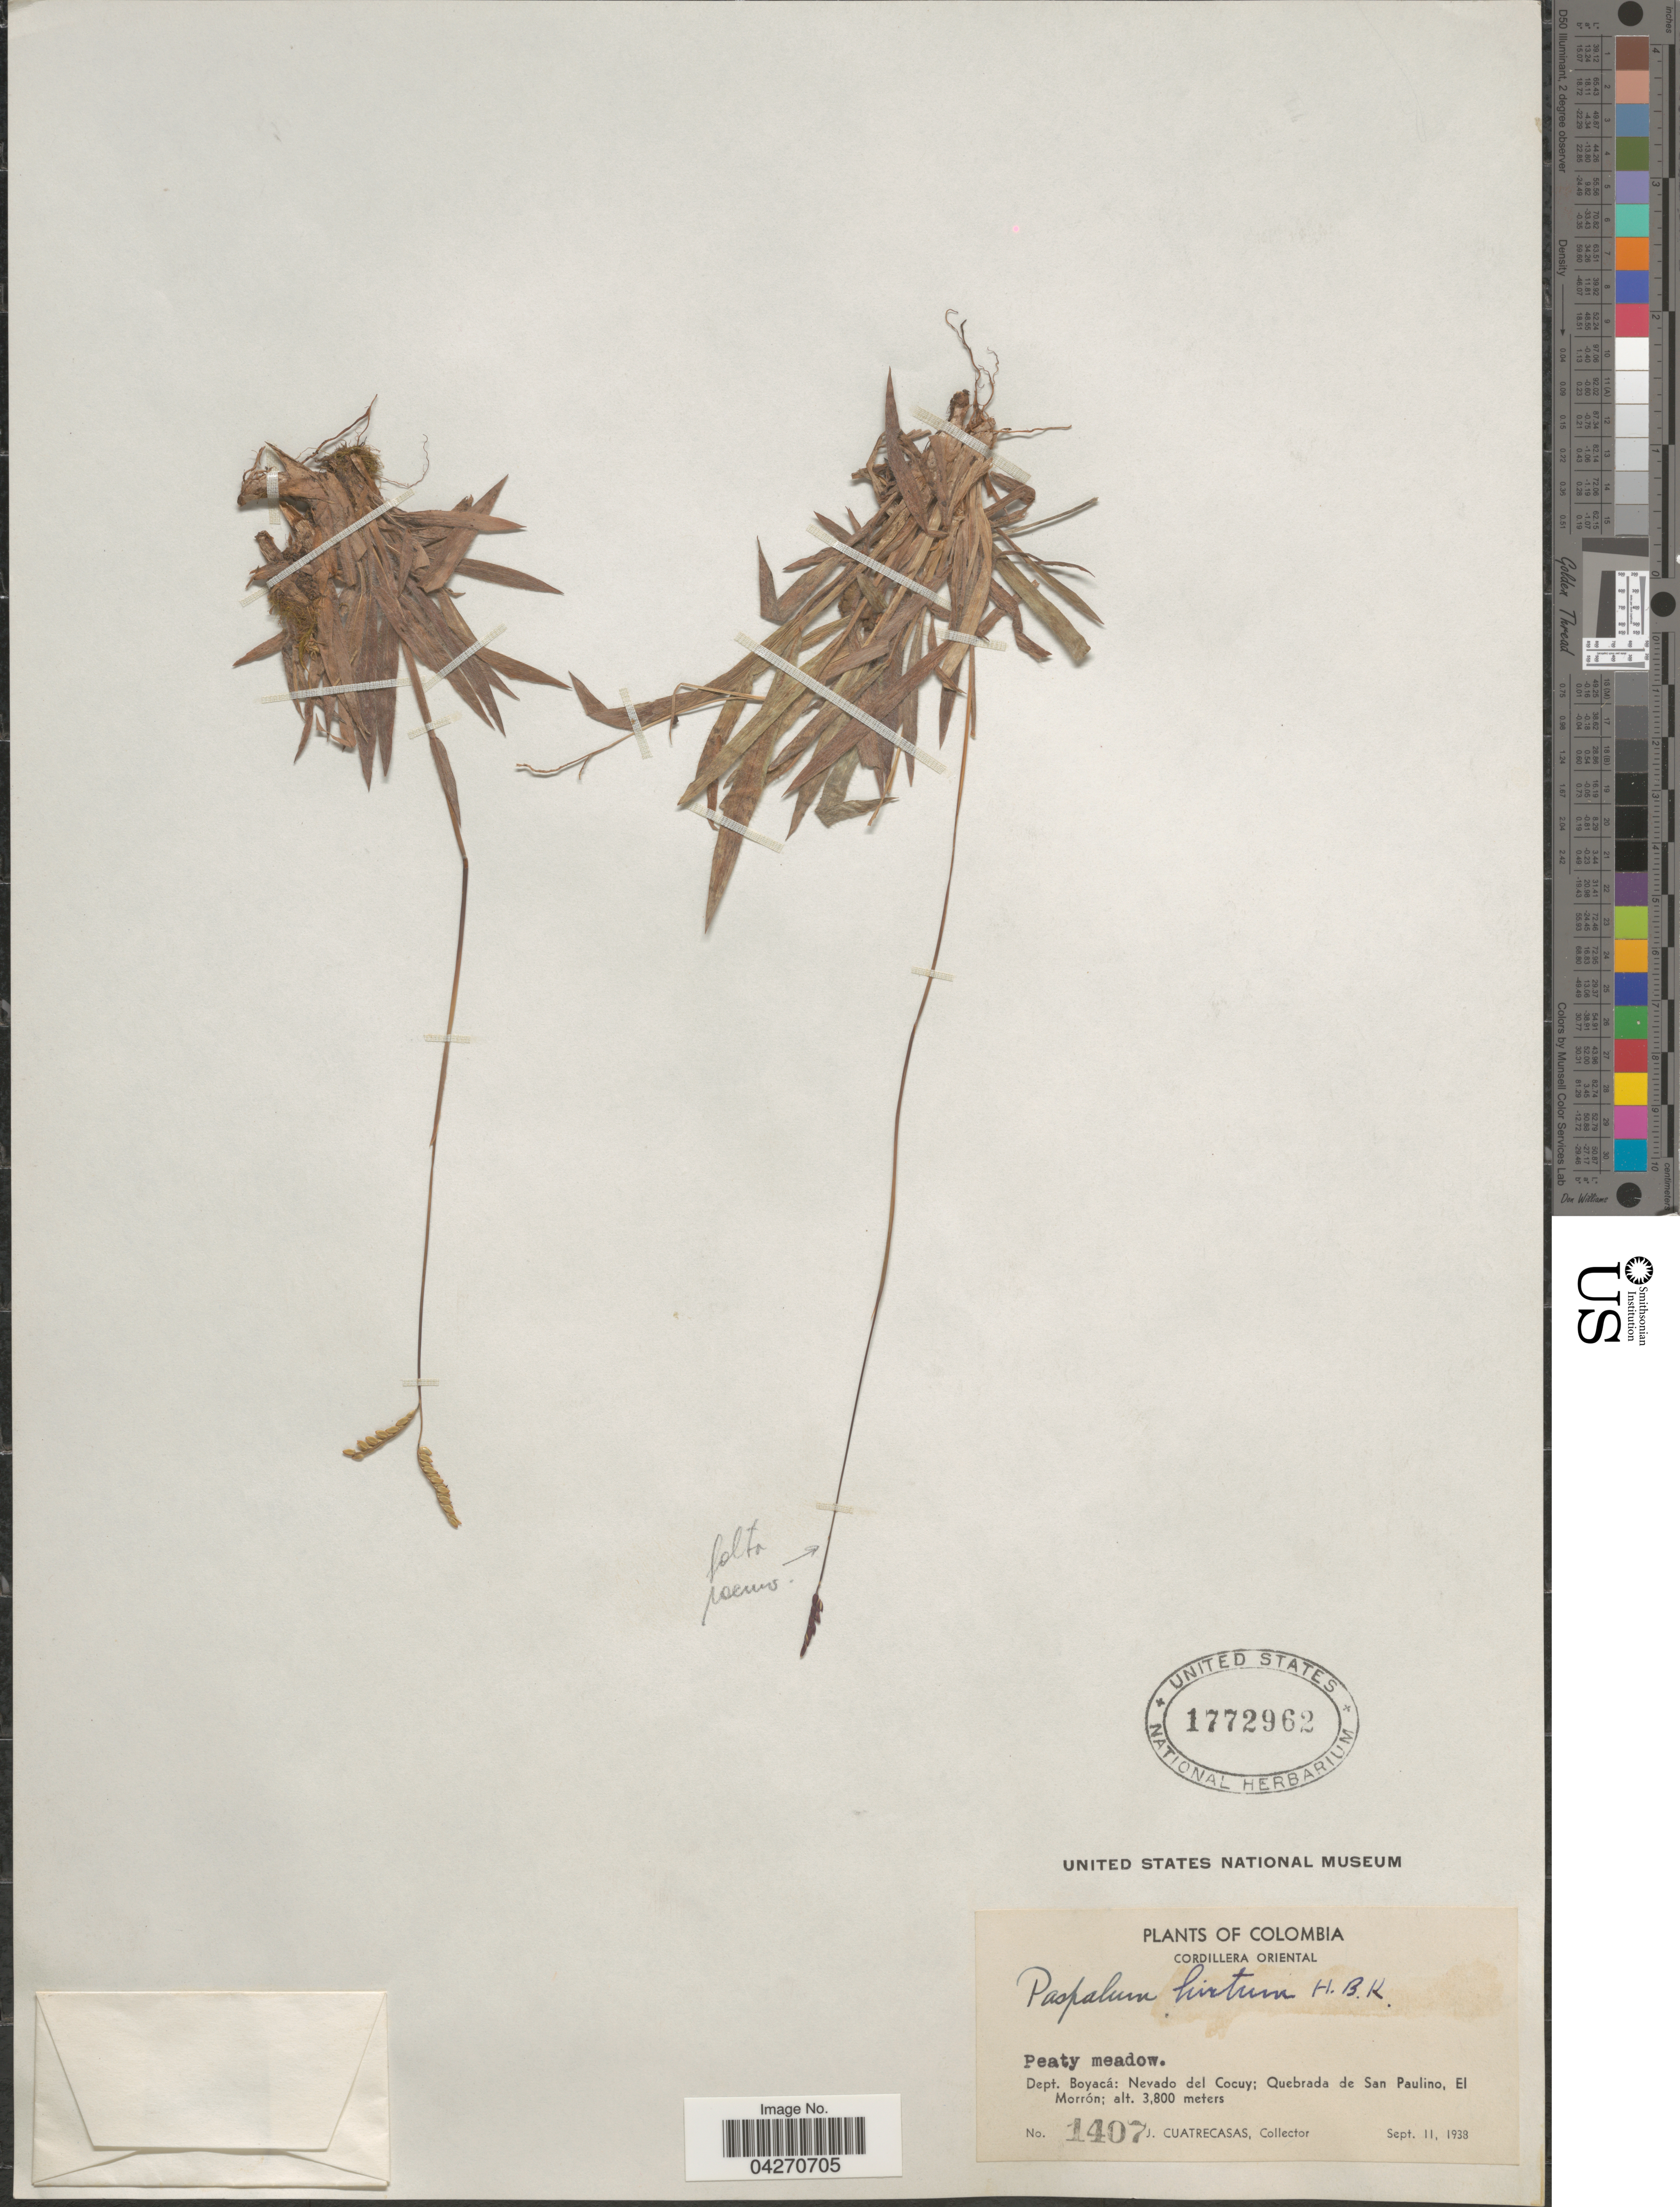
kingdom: Plantae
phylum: Tracheophyta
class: Liliopsida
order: Poales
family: Poaceae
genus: Paspalum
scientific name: Paspalum hirtum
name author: Kunth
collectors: J. Cuatrecasas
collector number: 1407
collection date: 1938-09-11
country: Colombia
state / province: Boyacá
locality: Cordillera Oriental. Dept. Boyacá: Nevado del Cocuy; Quebrada de San Paulino, El Morrón.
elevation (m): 3800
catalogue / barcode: US 1772962